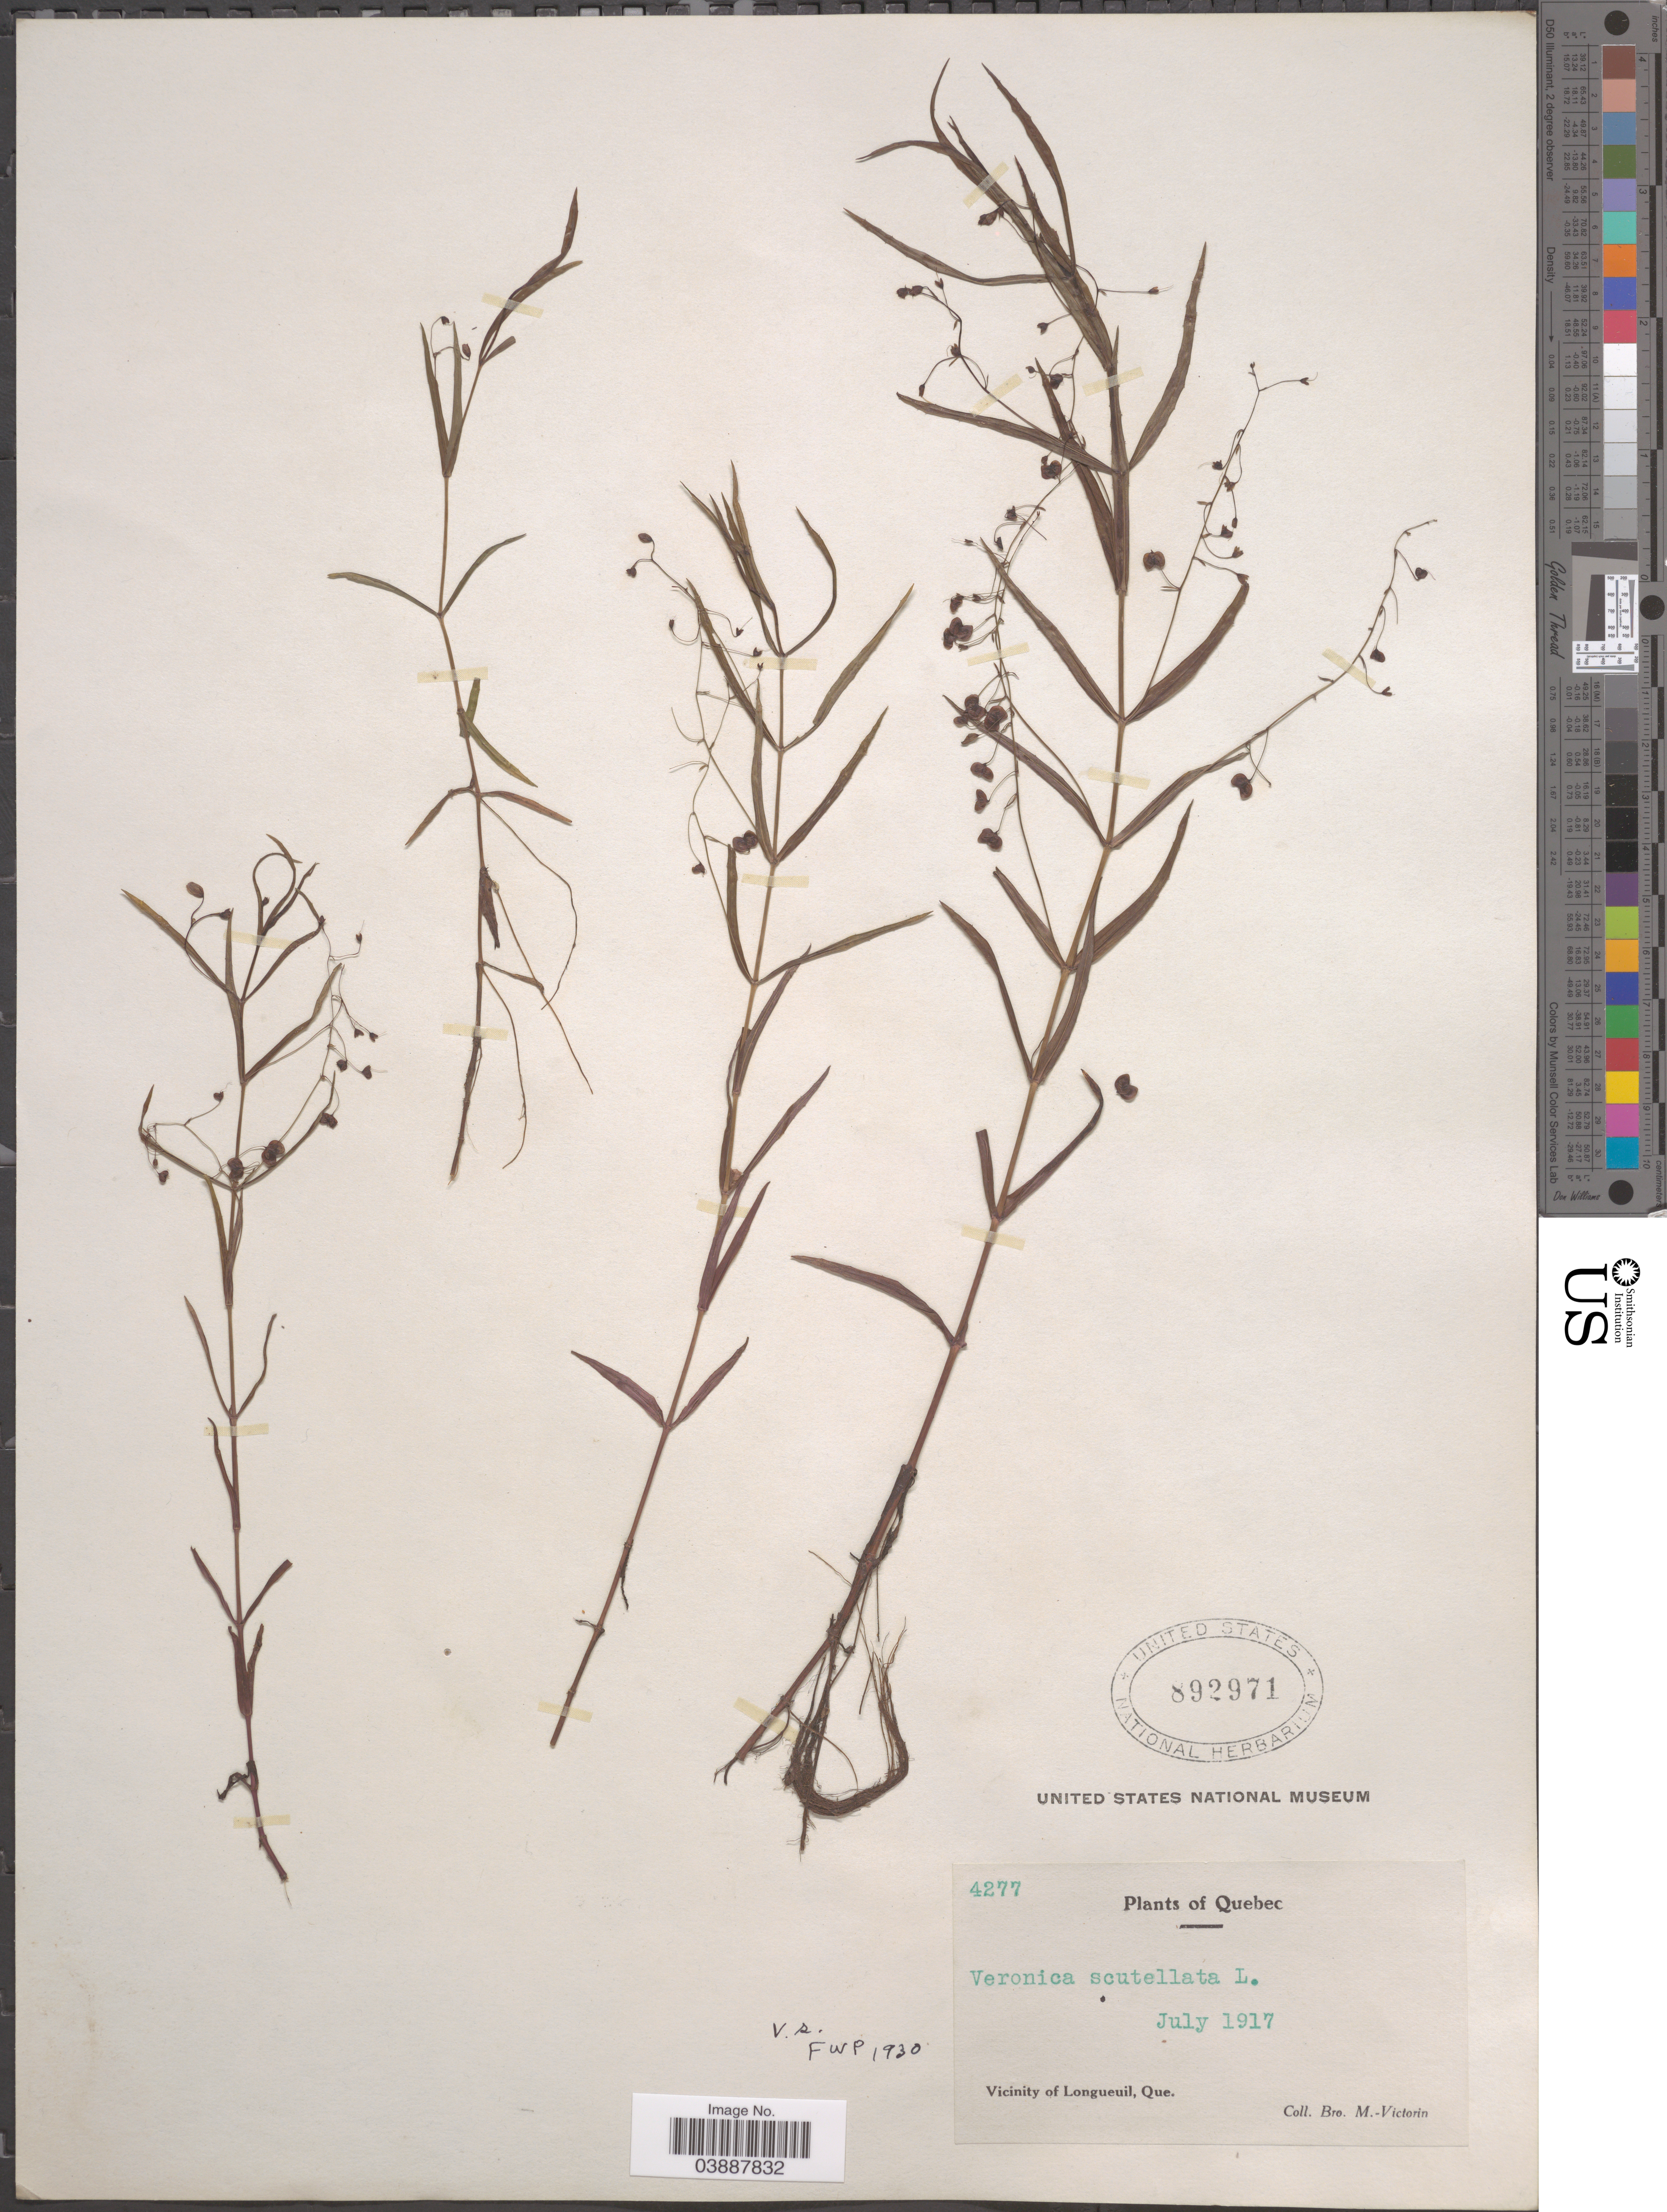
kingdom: Plantae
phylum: Tracheophyta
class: Magnoliopsida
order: Lamiales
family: Plantaginaceae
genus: Veronica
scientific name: Veronica scutellata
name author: L.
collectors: Fr. Marie-Victorin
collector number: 4277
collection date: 1917-07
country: Canada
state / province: Quebec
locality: Vicinity of Longueuil.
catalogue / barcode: US 892971